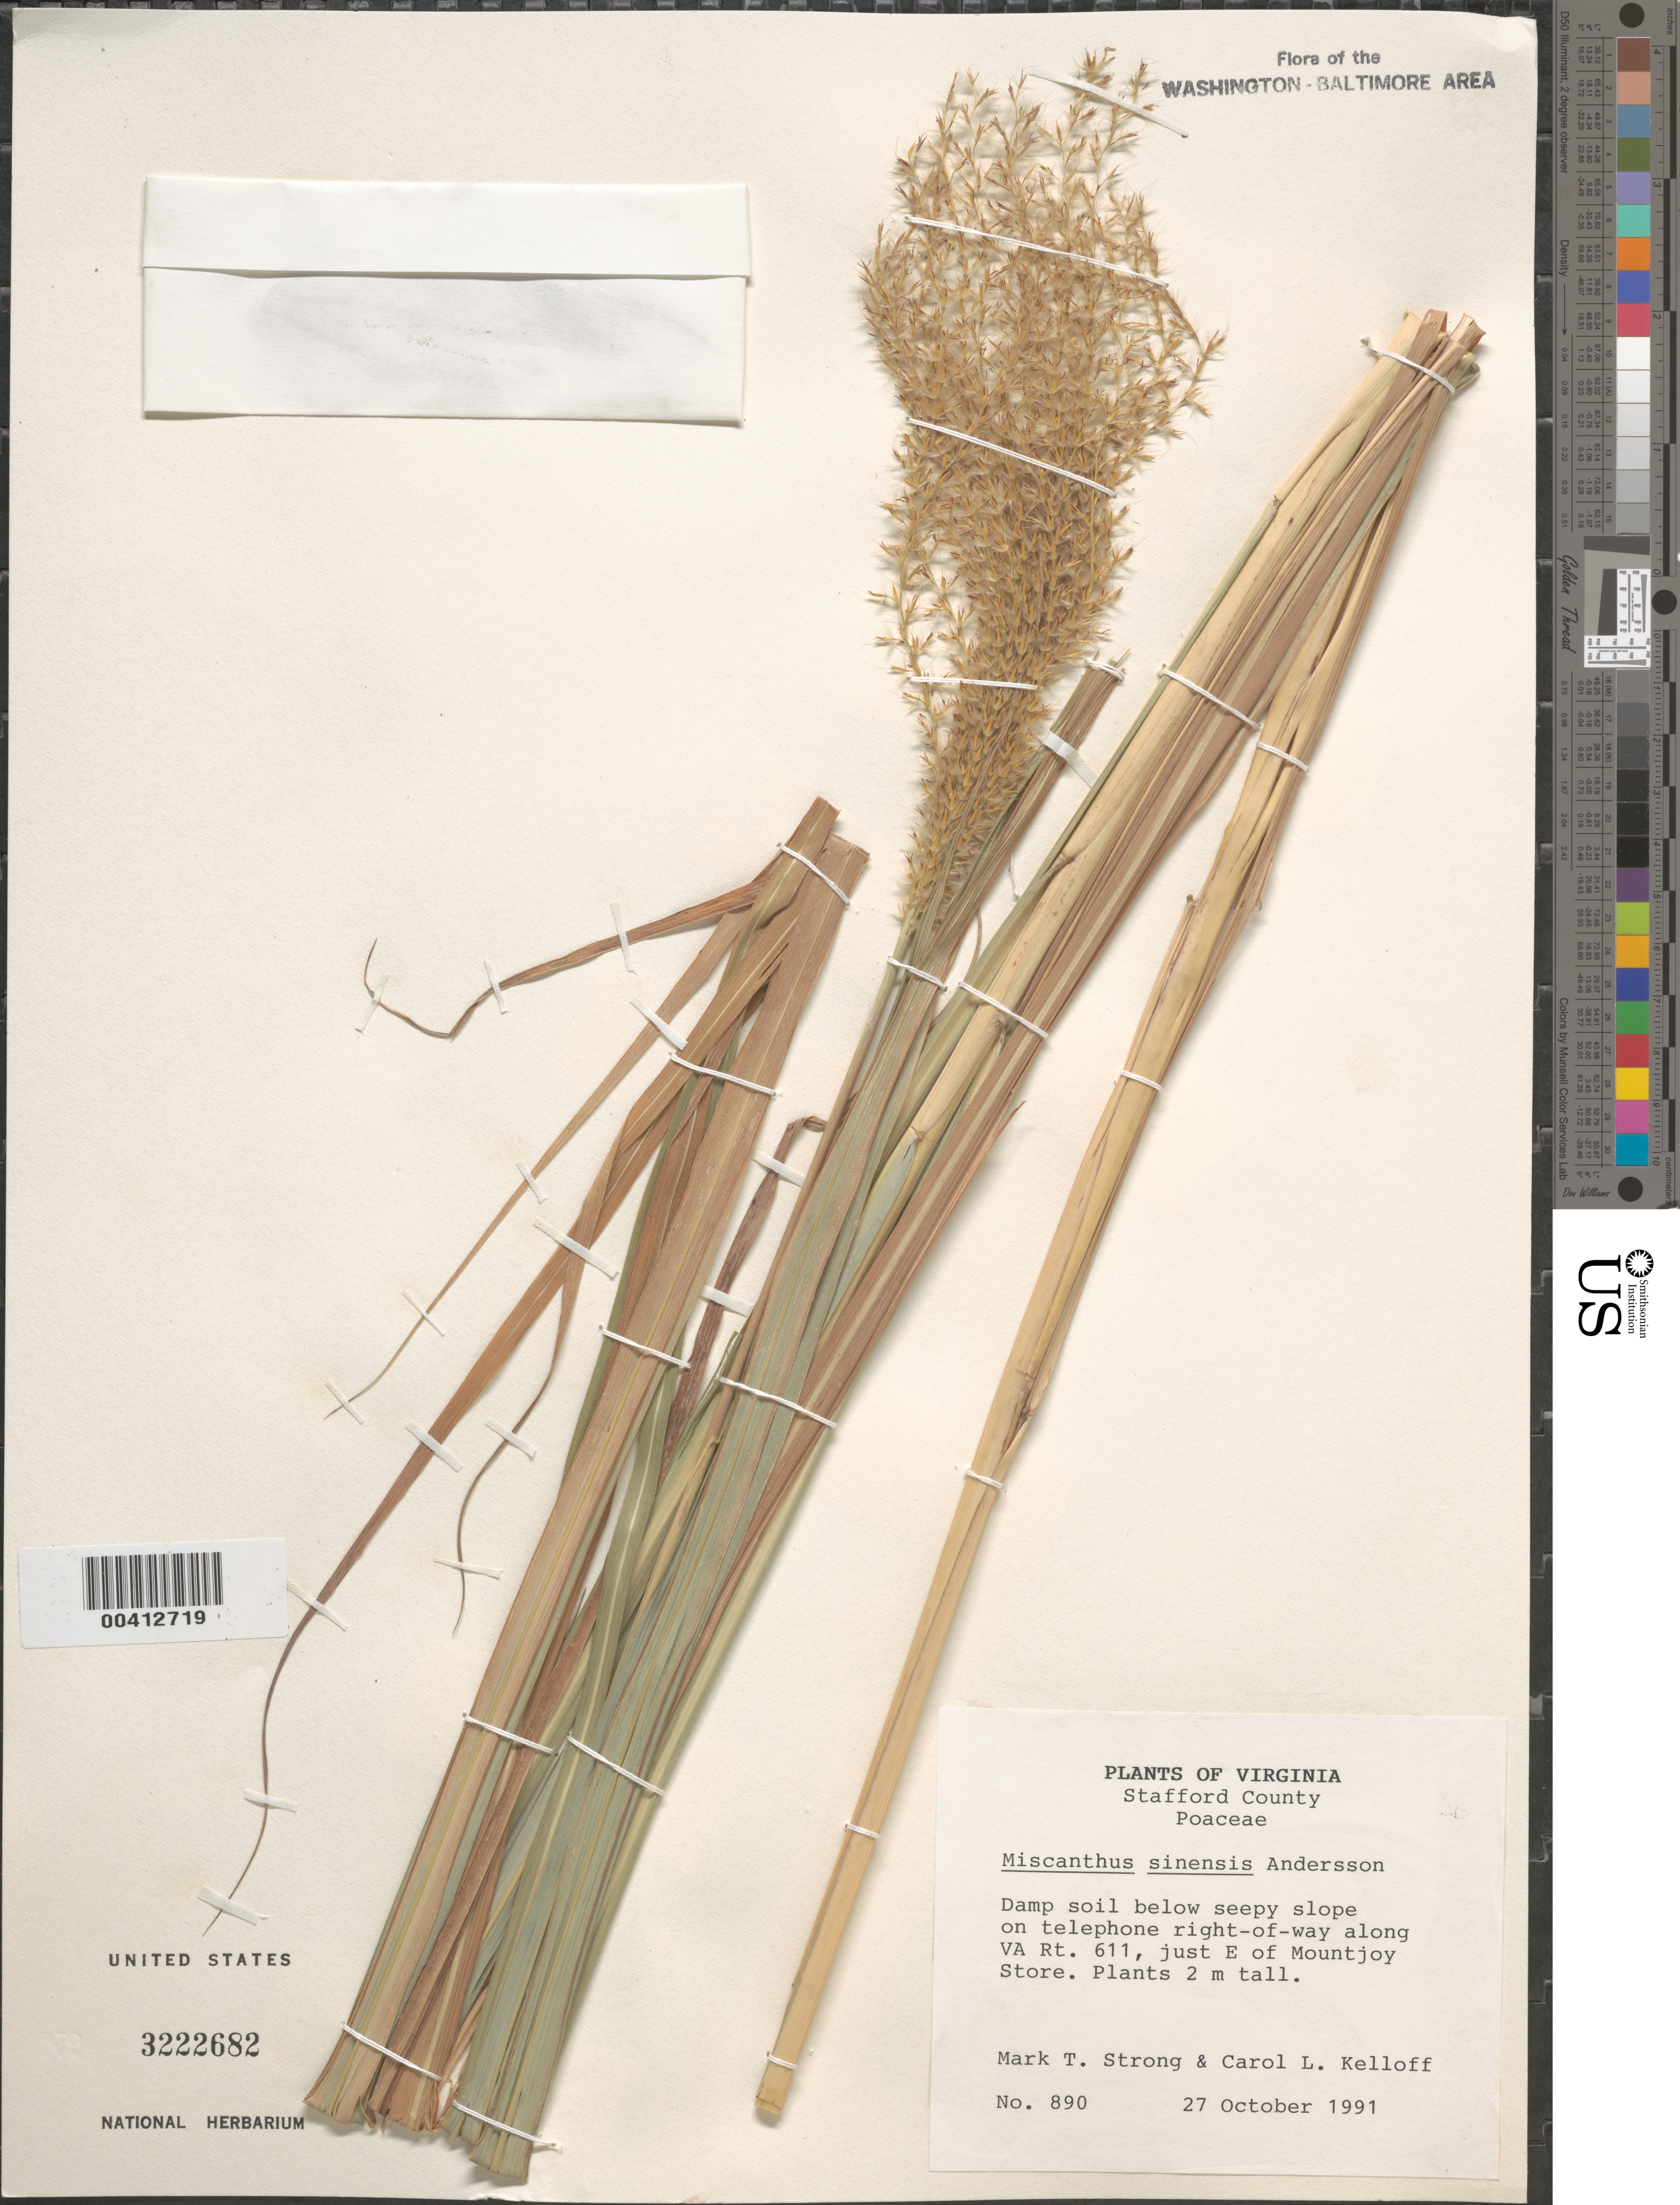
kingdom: Plantae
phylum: Tracheophyta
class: Liliopsida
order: Poales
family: Poaceae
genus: Miscanthus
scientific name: Miscanthus sinensis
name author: Andersson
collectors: M. T. Strong & C. L. Kelloff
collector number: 890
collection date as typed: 27 Oct 1991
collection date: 1991-10-27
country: United States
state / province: Virginia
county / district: Stafford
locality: Along VA Rt 611, E of Mountjoy Store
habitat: Seepy slope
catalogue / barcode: US 3222682